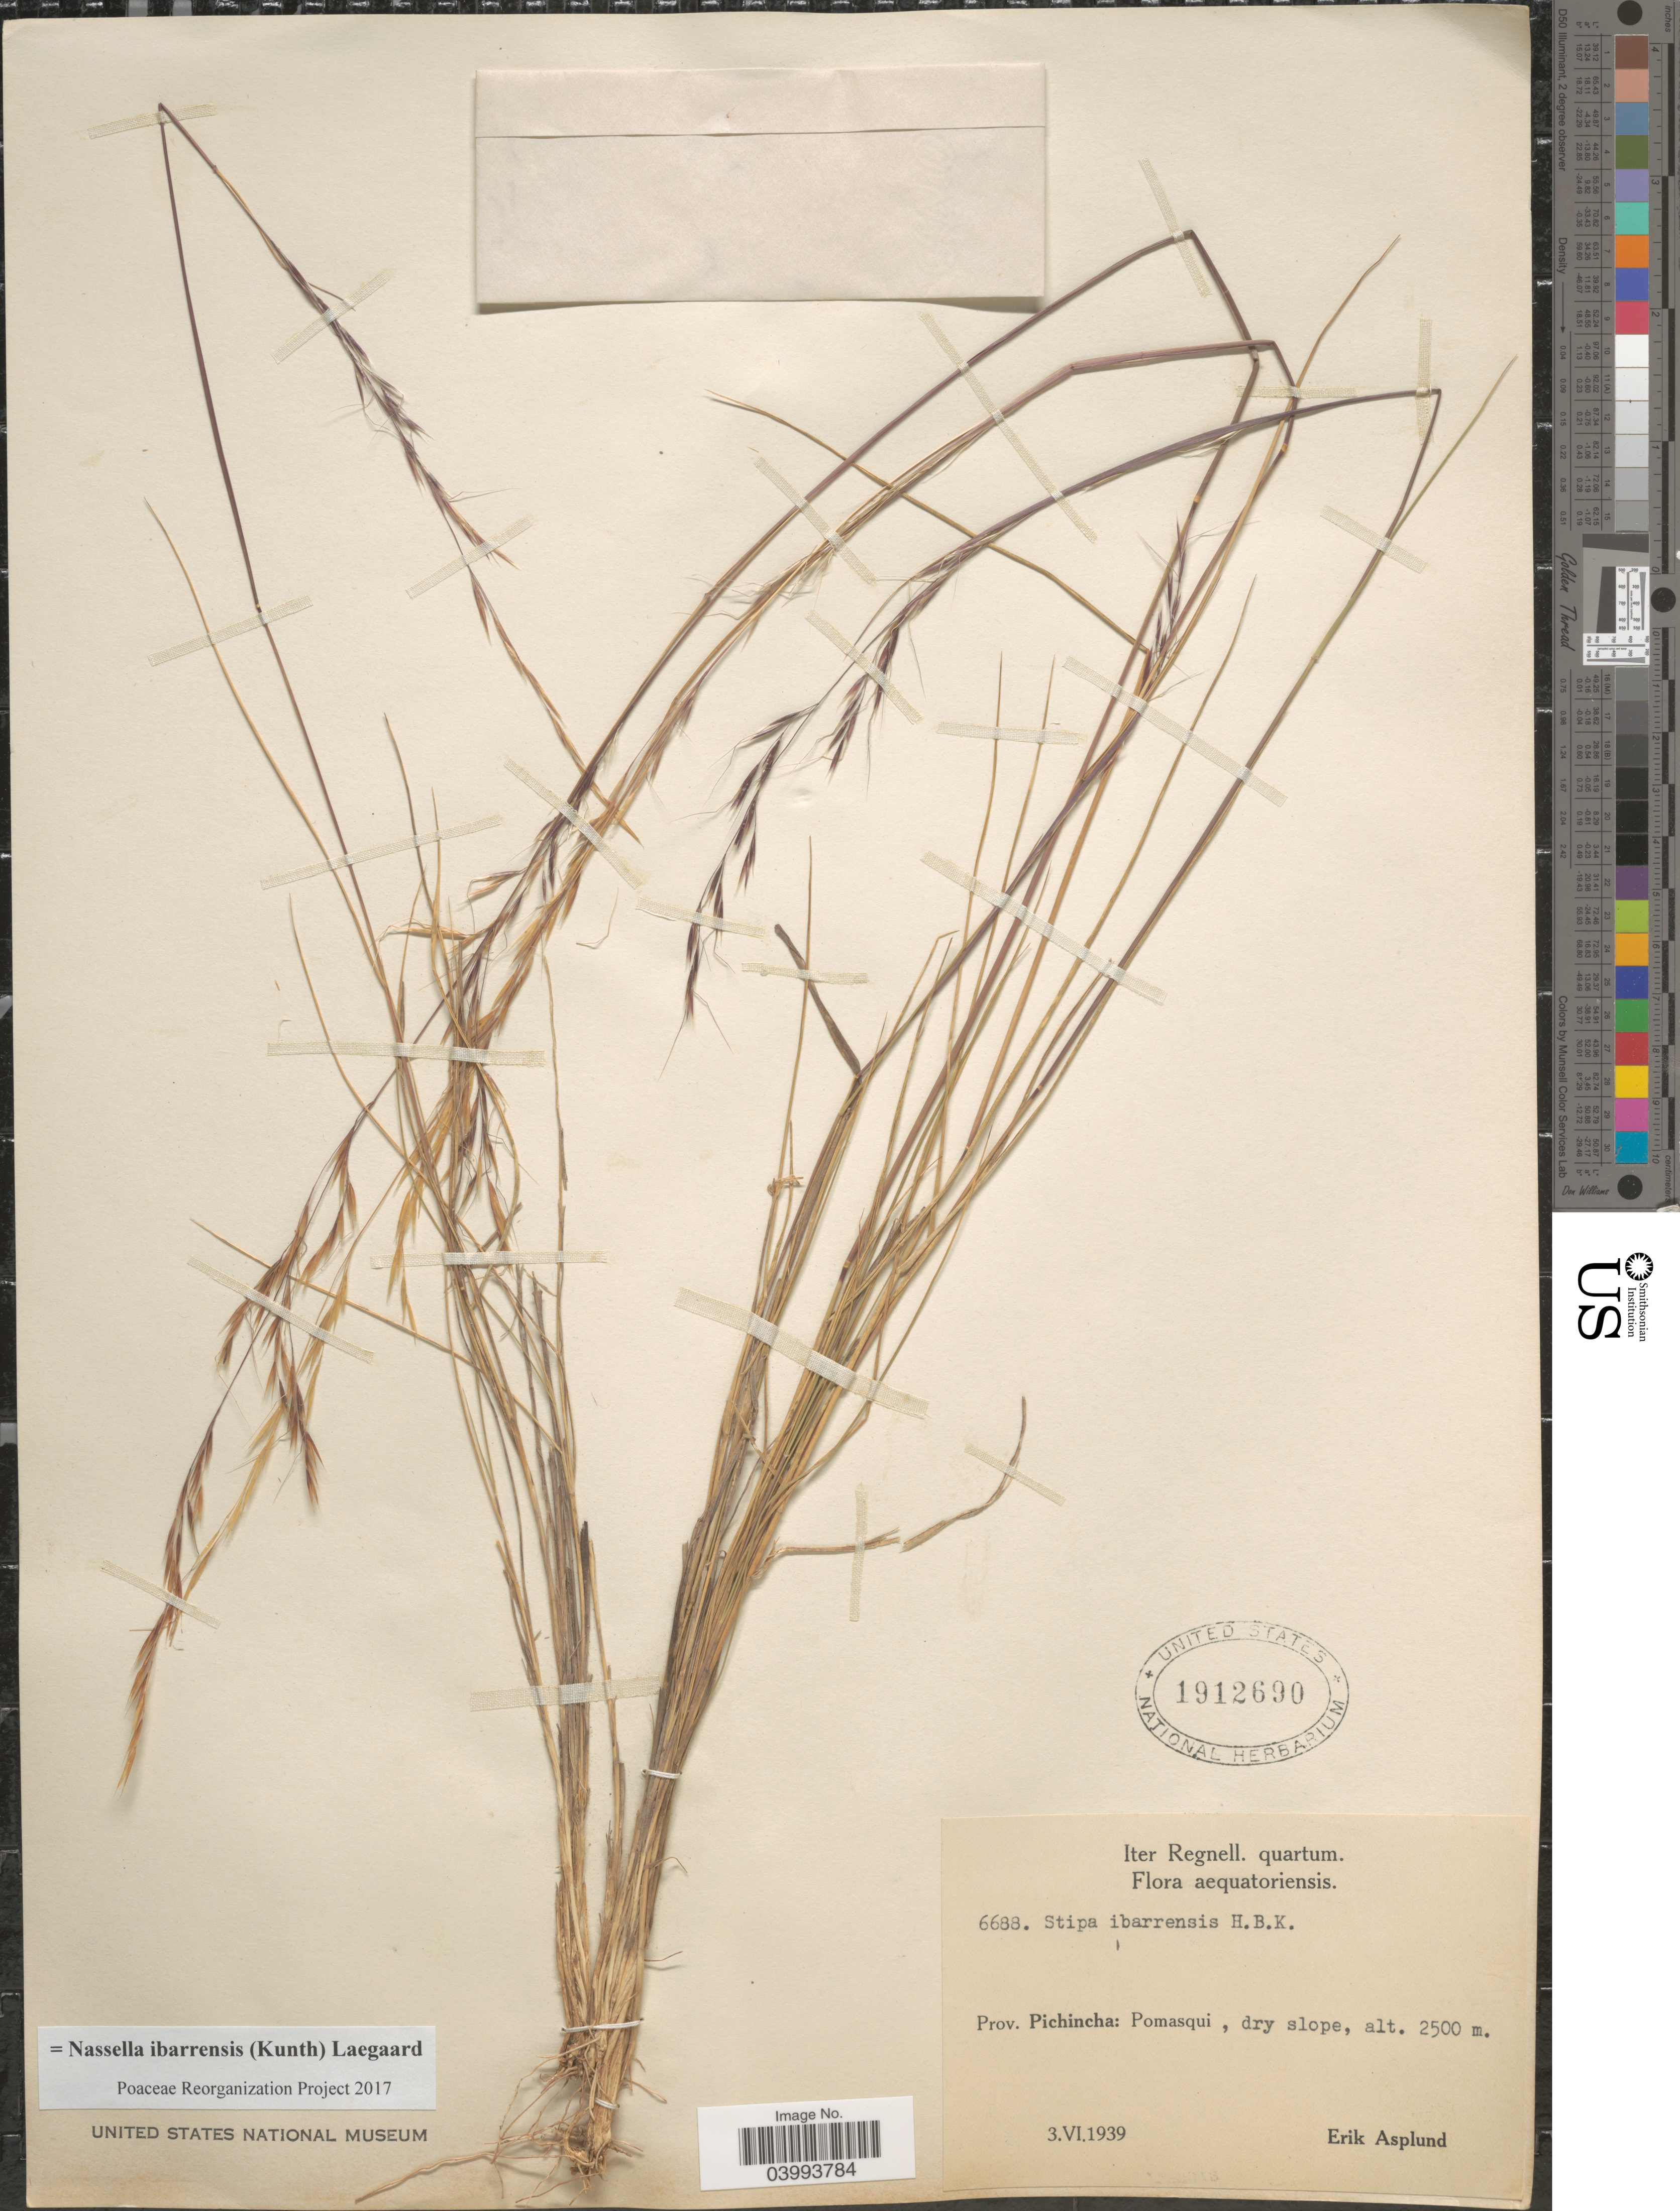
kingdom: Plantae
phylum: Tracheophyta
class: Liliopsida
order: Poales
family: Poaceae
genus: Nassella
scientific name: Nassella ibarrensis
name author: (Kunth) Lægaard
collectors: E. Asplund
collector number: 6688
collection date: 1939-06-03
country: Ecuador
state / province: Pichincha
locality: Aequatoriensis. Pomasqui.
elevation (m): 2500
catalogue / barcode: US 1912690